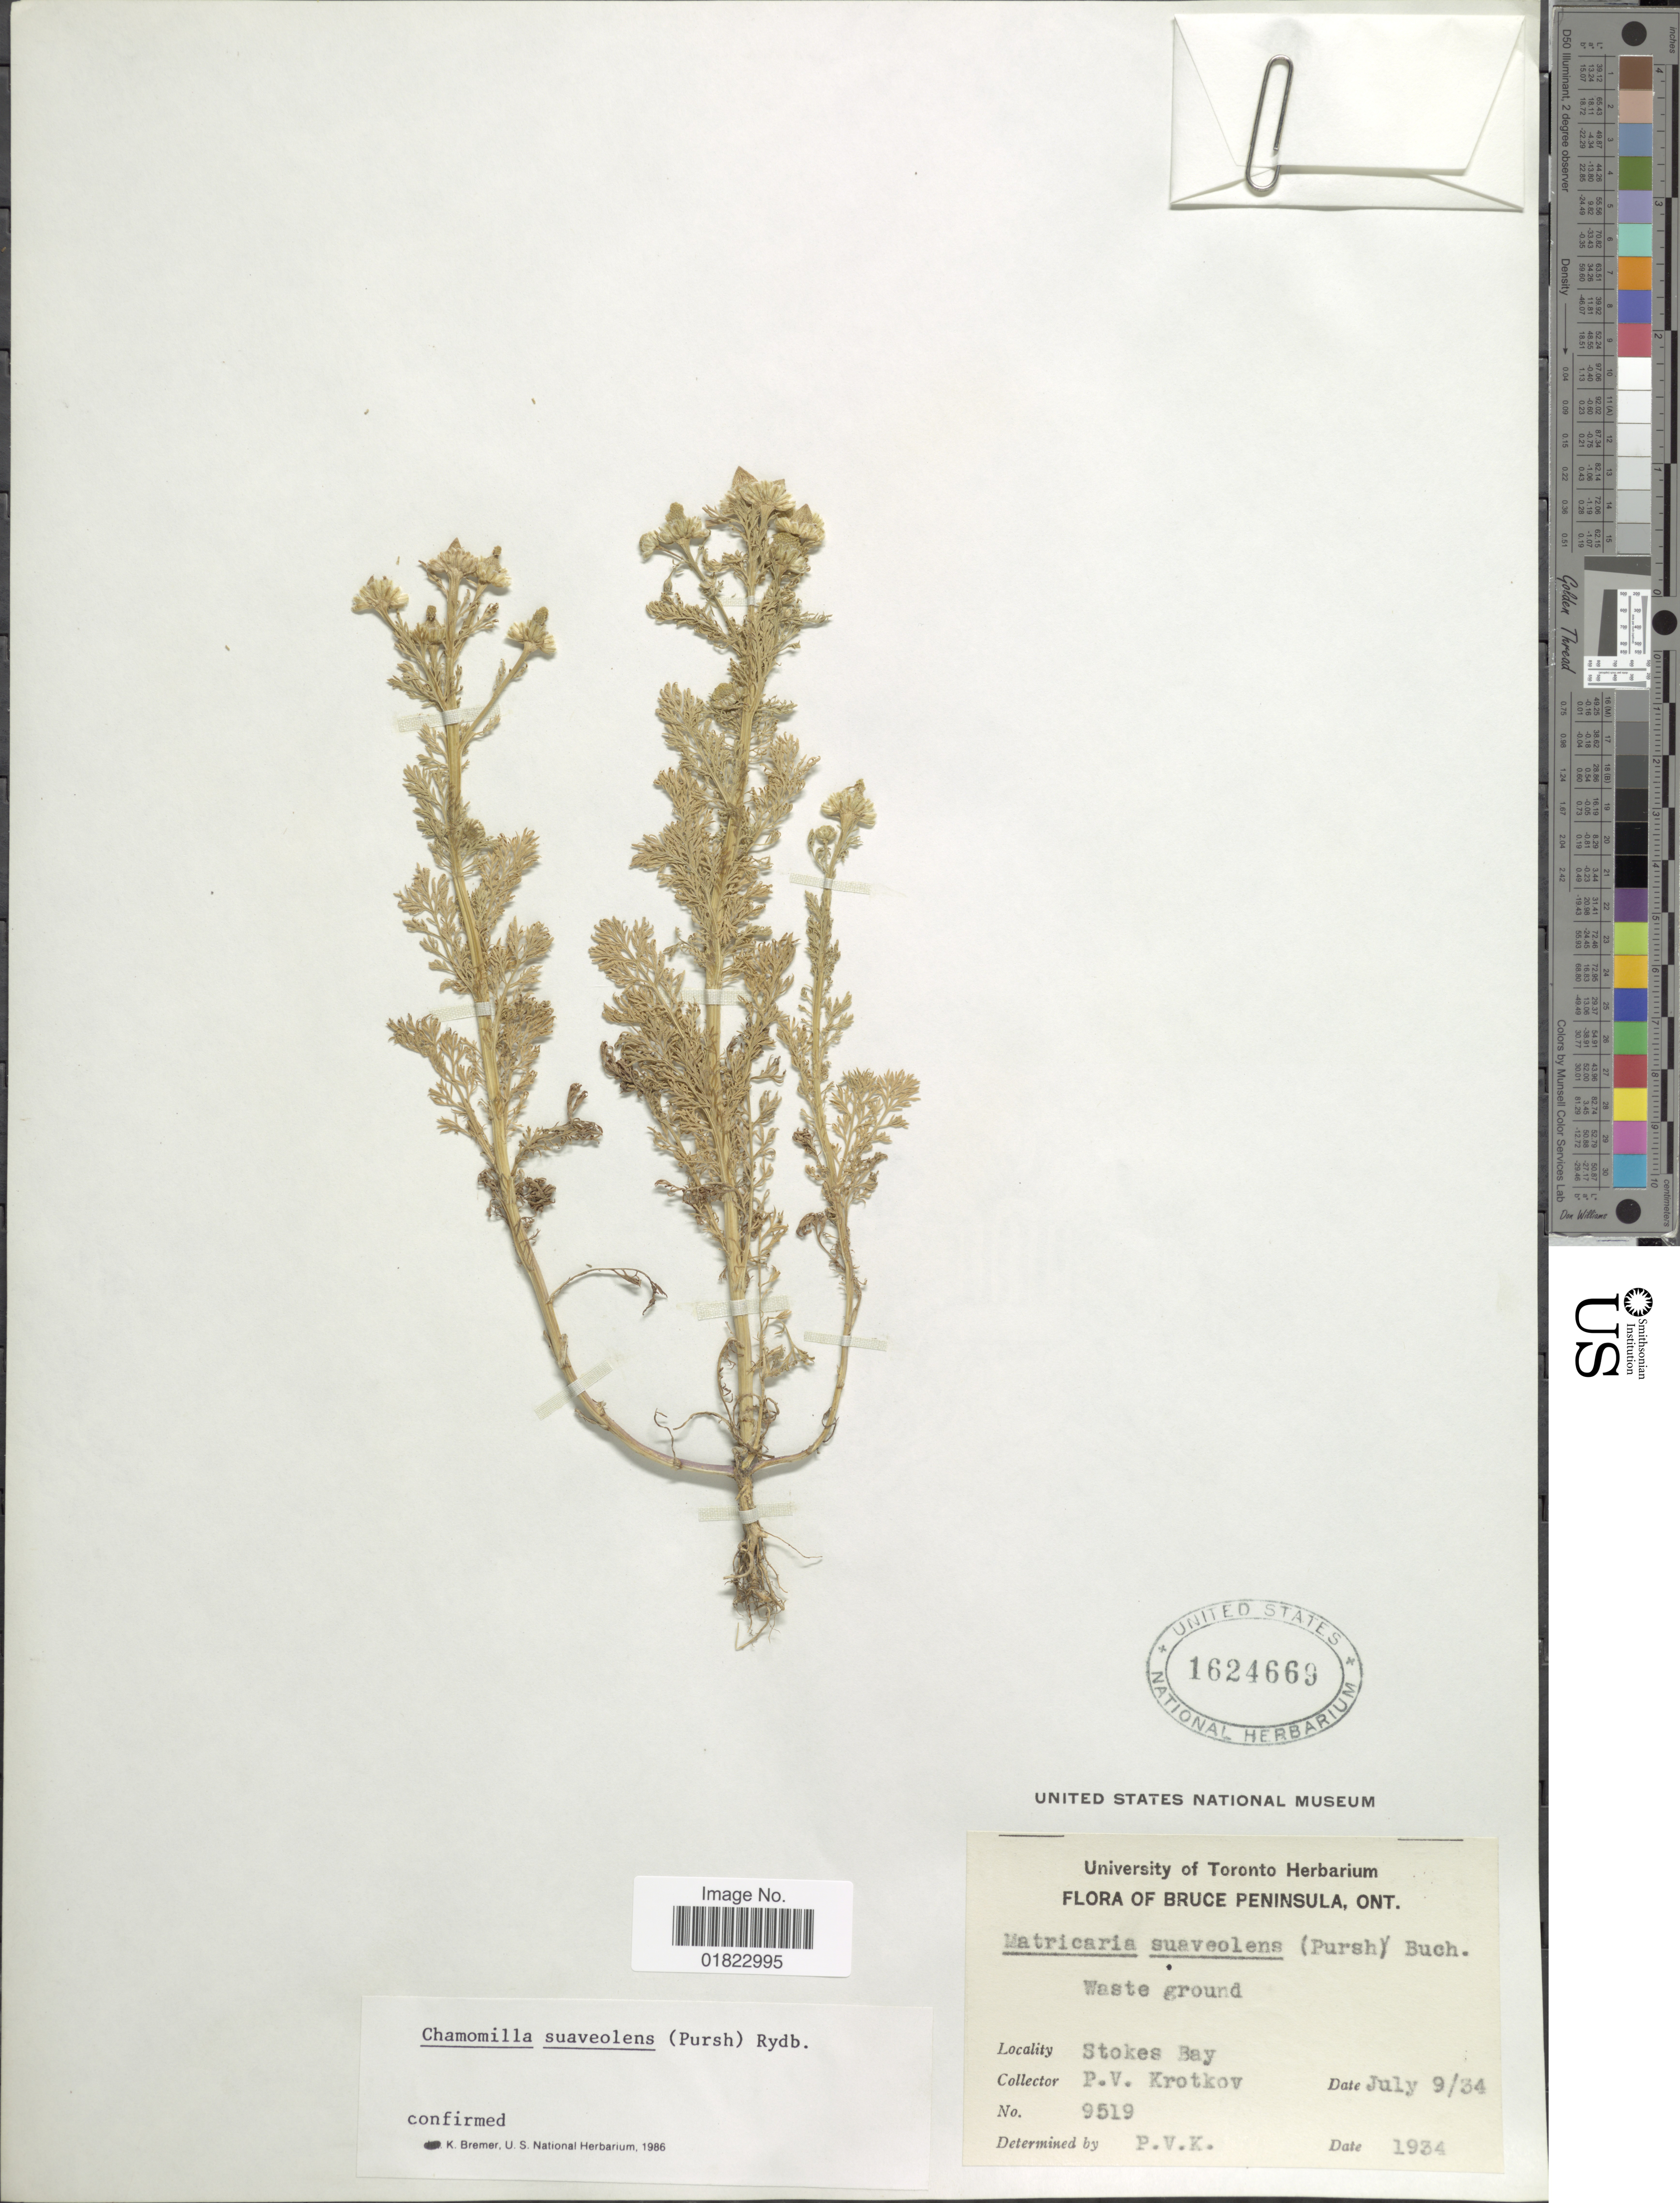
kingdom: Plantae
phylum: Tracheophyta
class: Magnoliopsida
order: Asterales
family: Asteraceae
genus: Matricaria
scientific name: Matricaria matricarioides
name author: (Less.) Porter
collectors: P. V. Krotkov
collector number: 9519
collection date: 1934-07-09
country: Canada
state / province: Ontario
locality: Bruce Peninsula, Ont. Stokes Bay.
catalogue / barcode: US 1624669